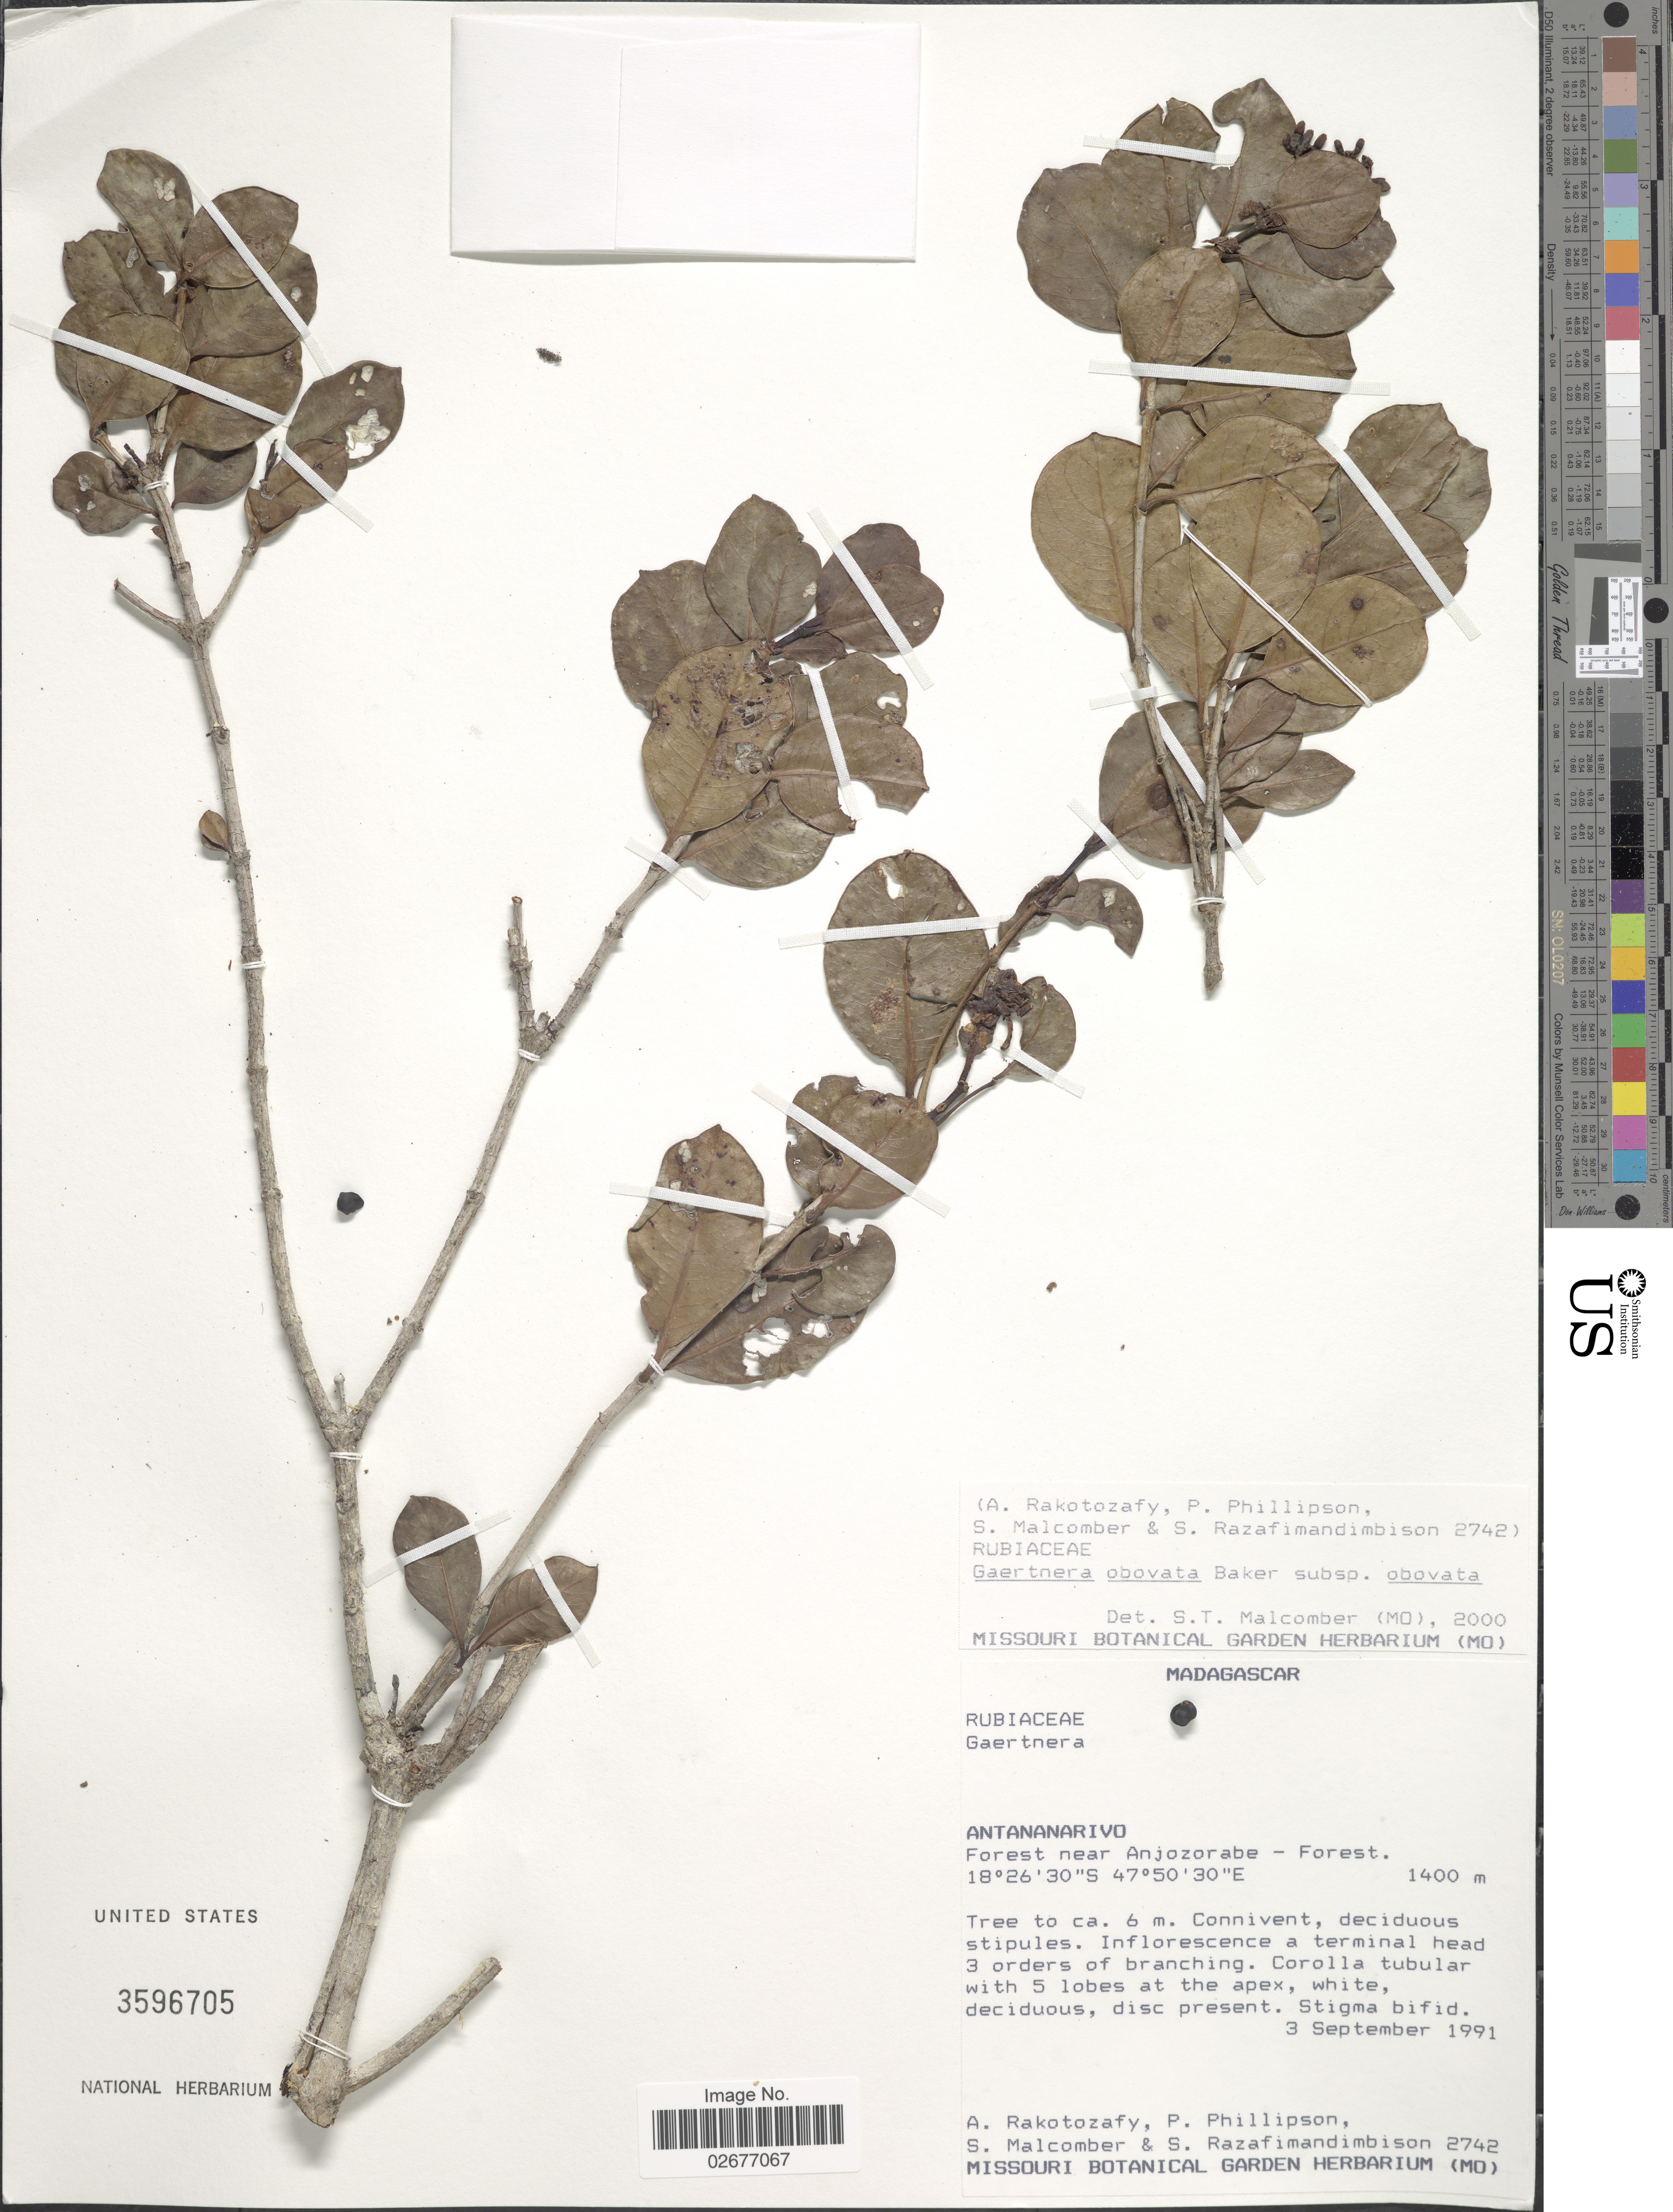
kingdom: Plantae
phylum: Tracheophyta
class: Magnoliopsida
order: Gentianales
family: Rubiaceae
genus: Gaertnera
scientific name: Gaertnera obovata var. obovata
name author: Baker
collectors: A. Rakotozafy, P. B. Phillipson, S. T. Malcomber & S. G. Razafimandimbison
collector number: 2742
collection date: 1991-09-03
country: Madagascar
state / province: Analamanga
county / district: Anjozorobe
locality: Forest near Anjozorabe - Forest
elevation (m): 1400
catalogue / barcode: US 3596705